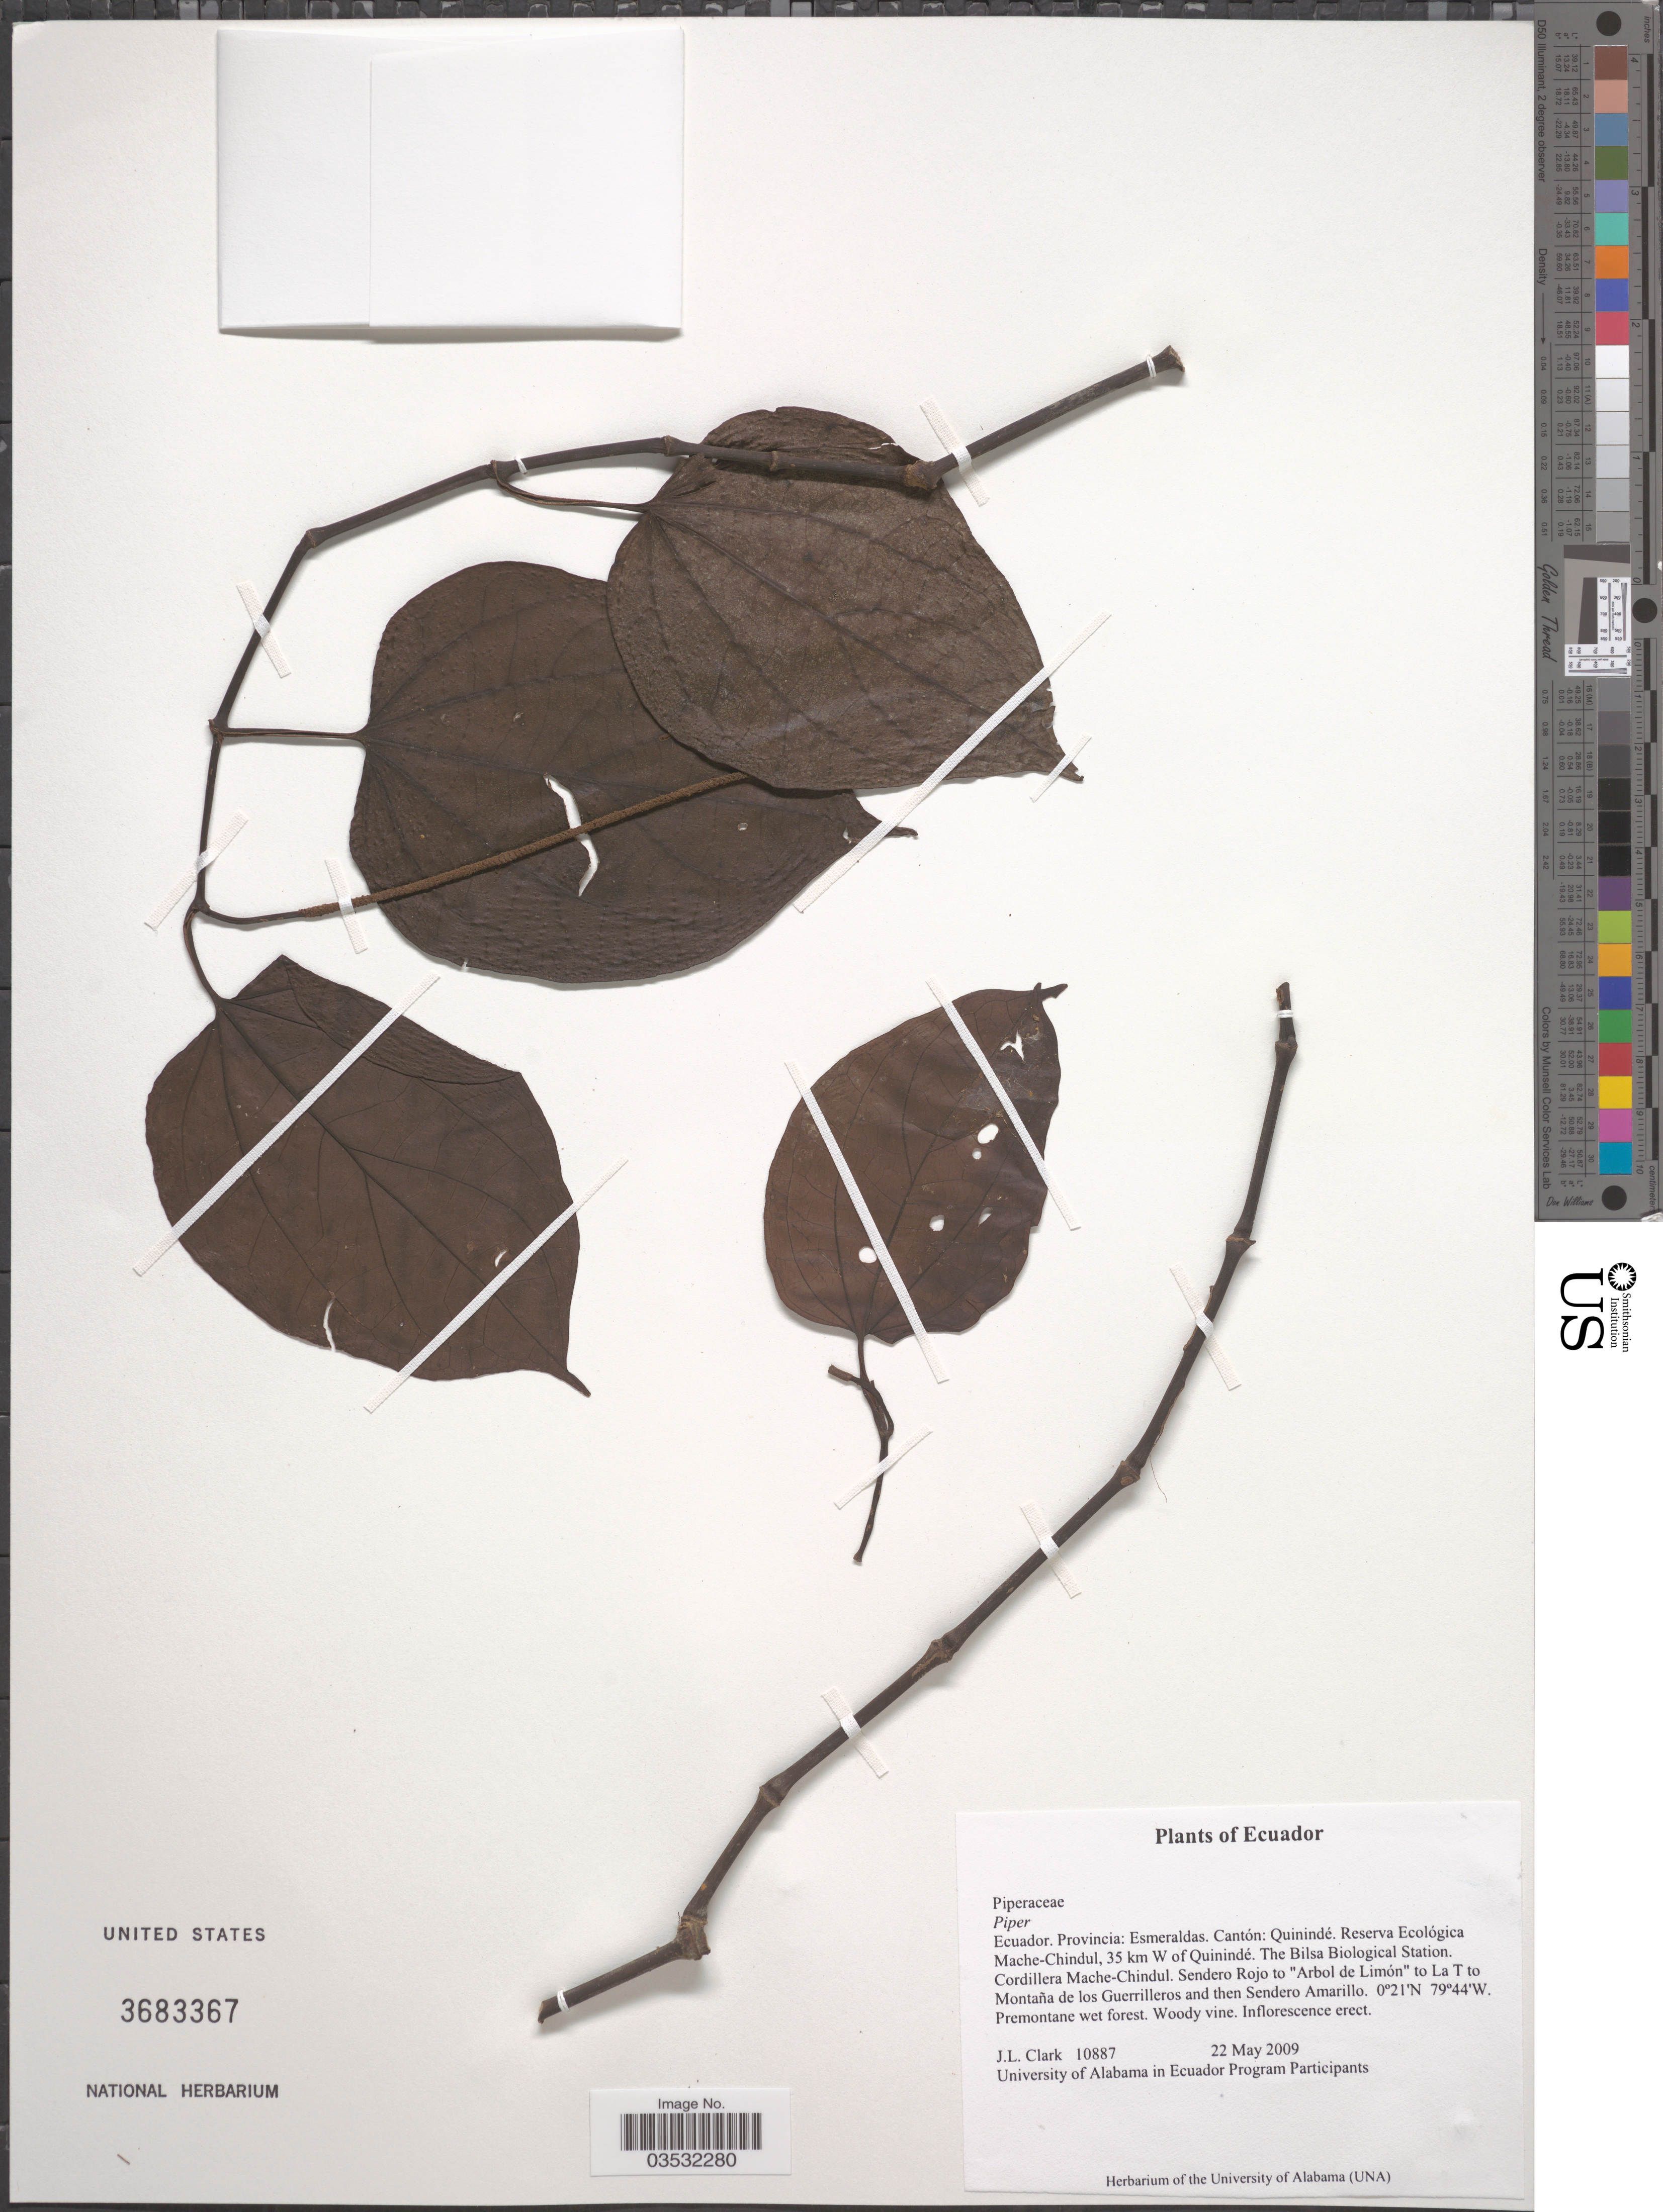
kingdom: Plantae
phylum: Tracheophyta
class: Magnoliopsida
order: Piperales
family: Piperaceae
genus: Manekia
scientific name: Manekia sydowii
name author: (Trel.) Arias et al.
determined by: Jaramillo, M. Alejandra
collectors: J. L. Clark & University of Alabama in Ecuador Program participants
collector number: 10887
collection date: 2009-05-22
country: Ecuador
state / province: Esmeraldas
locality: Cantón: Quinindé. Reserva Ecológica Mache-Chindul, 35 km W of Quinindé. The Bilsa Biological Station. Cordillera Mache-Chindul. Sendero Rojo to 'Arbol de Limón' to La T to Montaña de los Guerrilleros and then Sendero Amarillo.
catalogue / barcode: US 3683367